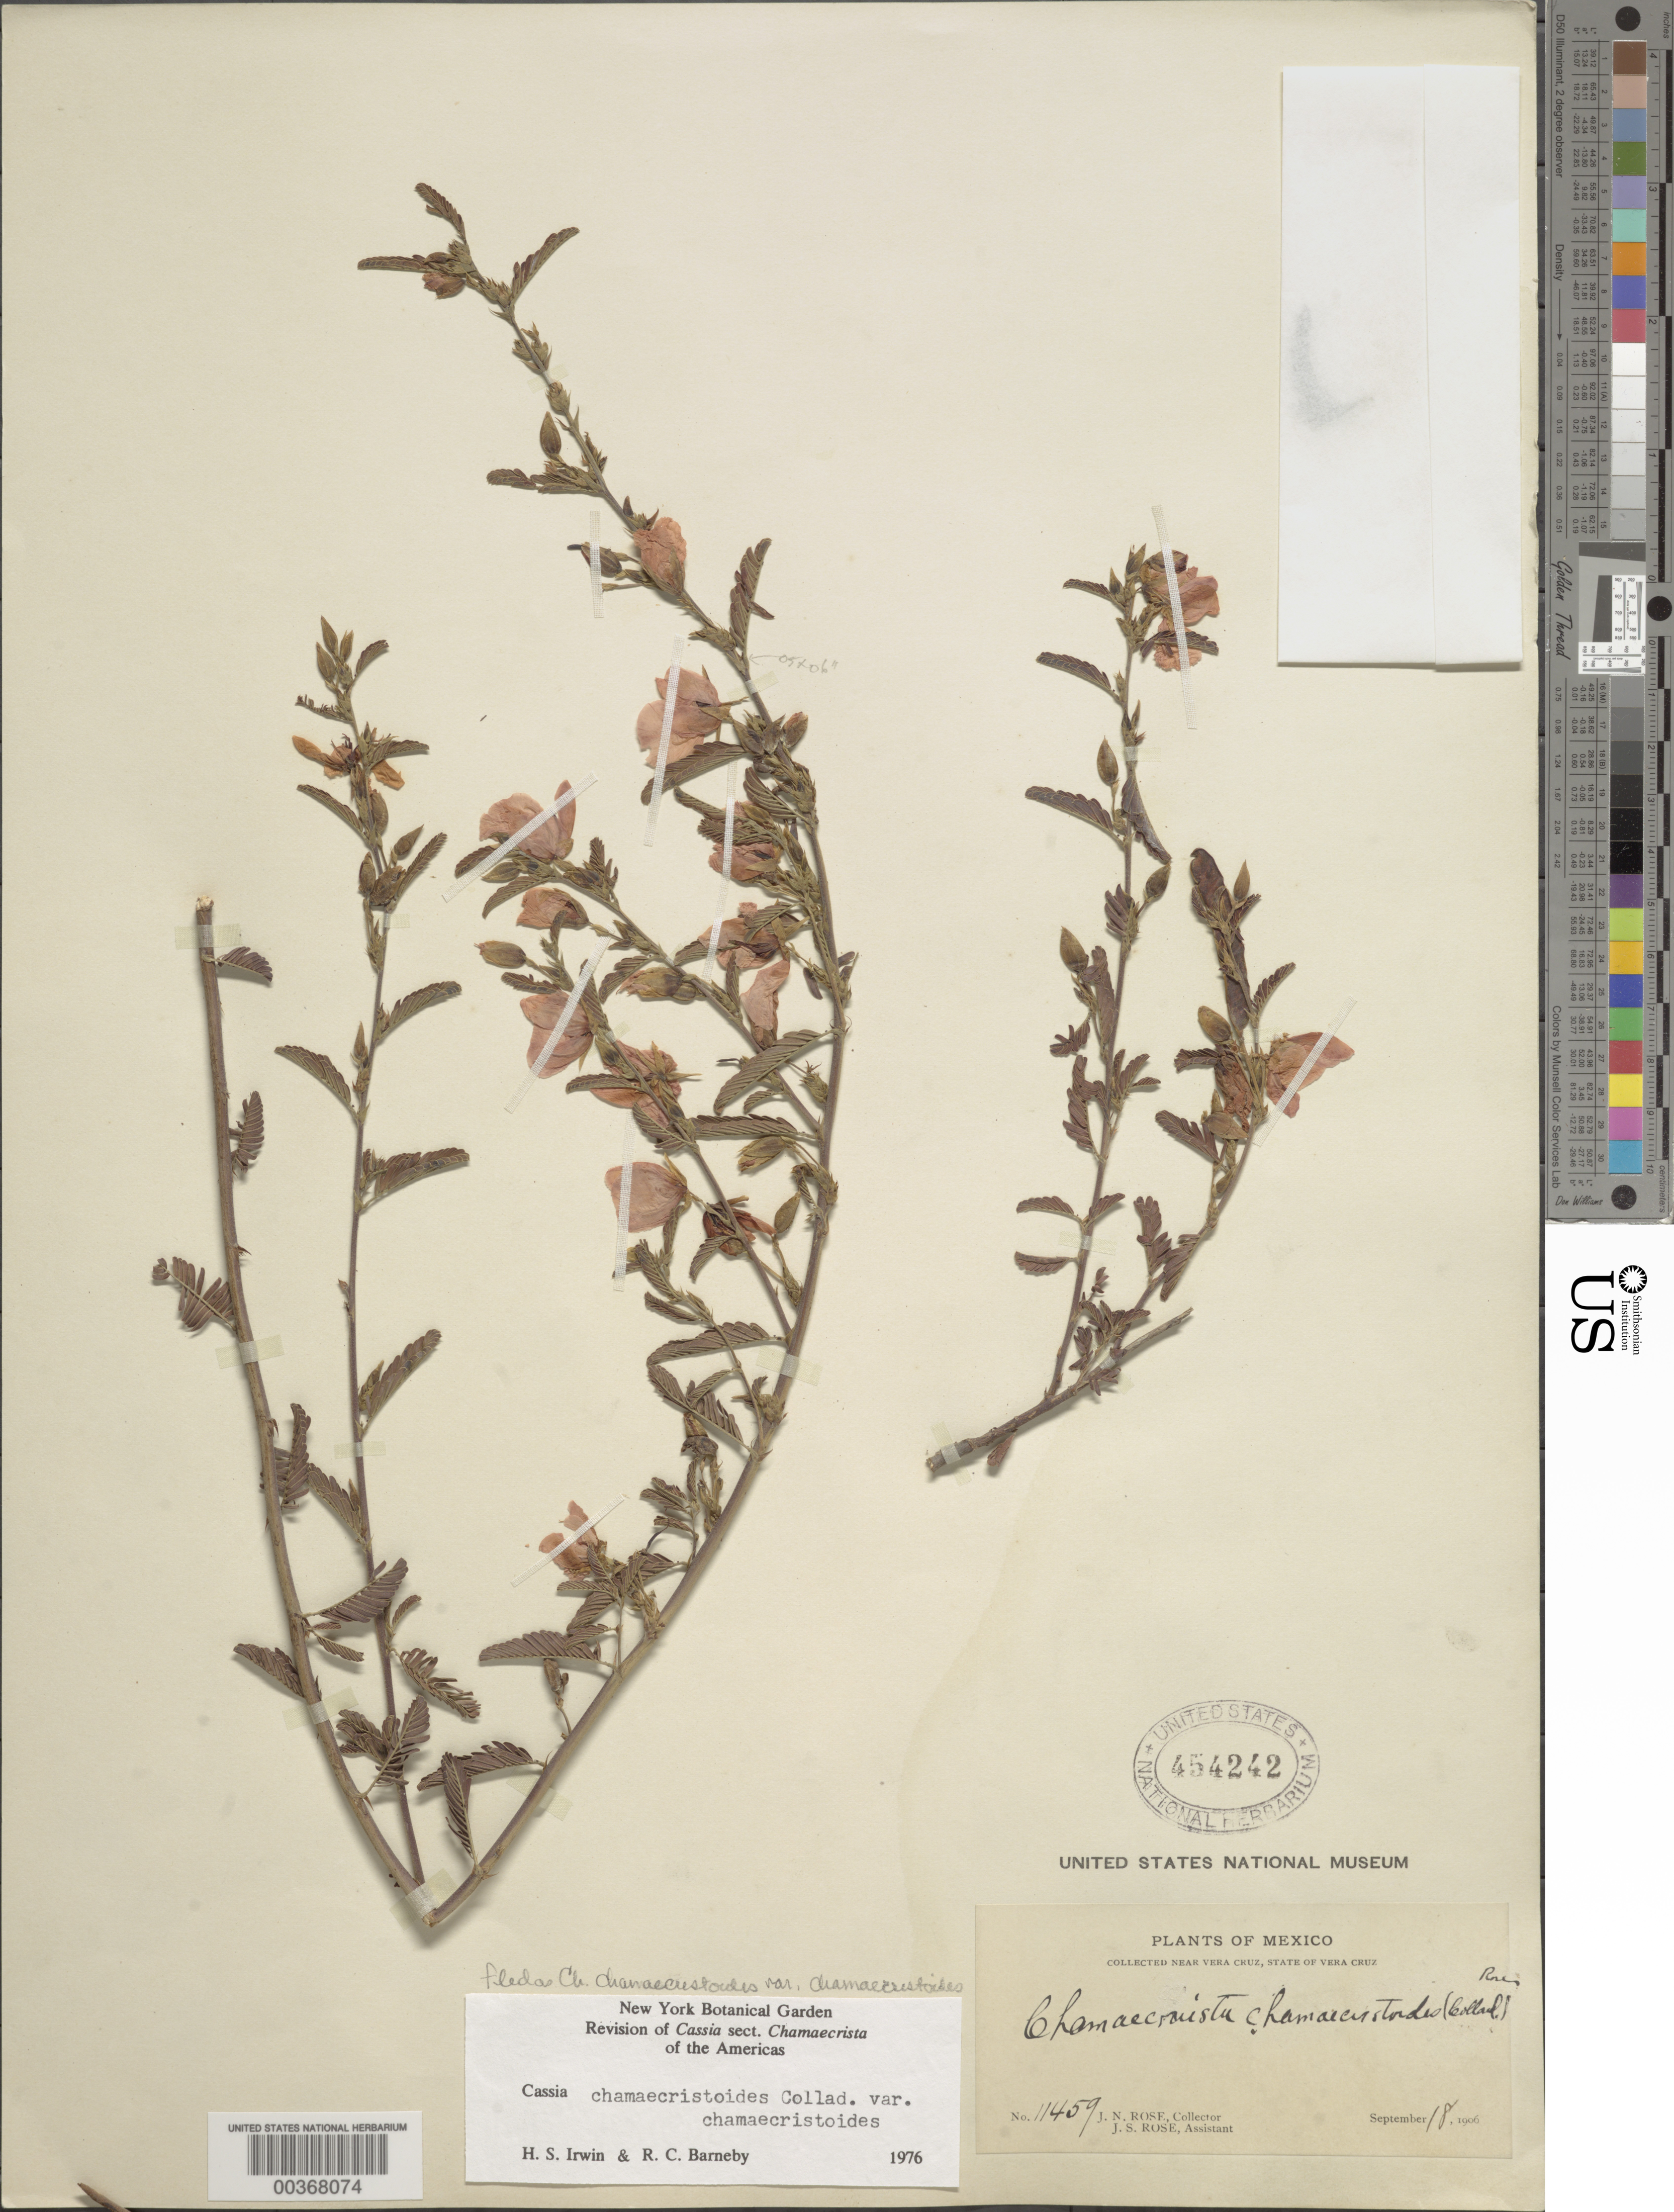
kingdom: Plantae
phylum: Tracheophyta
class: Magnoliopsida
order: Fabales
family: Fabaceae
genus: Chamaecrista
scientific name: Chamaecrista chamaecristoides var. chamaecristoides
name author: (Collad.) Greene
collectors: J. N. Rose & J. S. Rose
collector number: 11459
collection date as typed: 18 Sep 1906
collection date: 1906-09-18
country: Mexico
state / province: Veracruz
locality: Near Veracruz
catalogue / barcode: US 454242